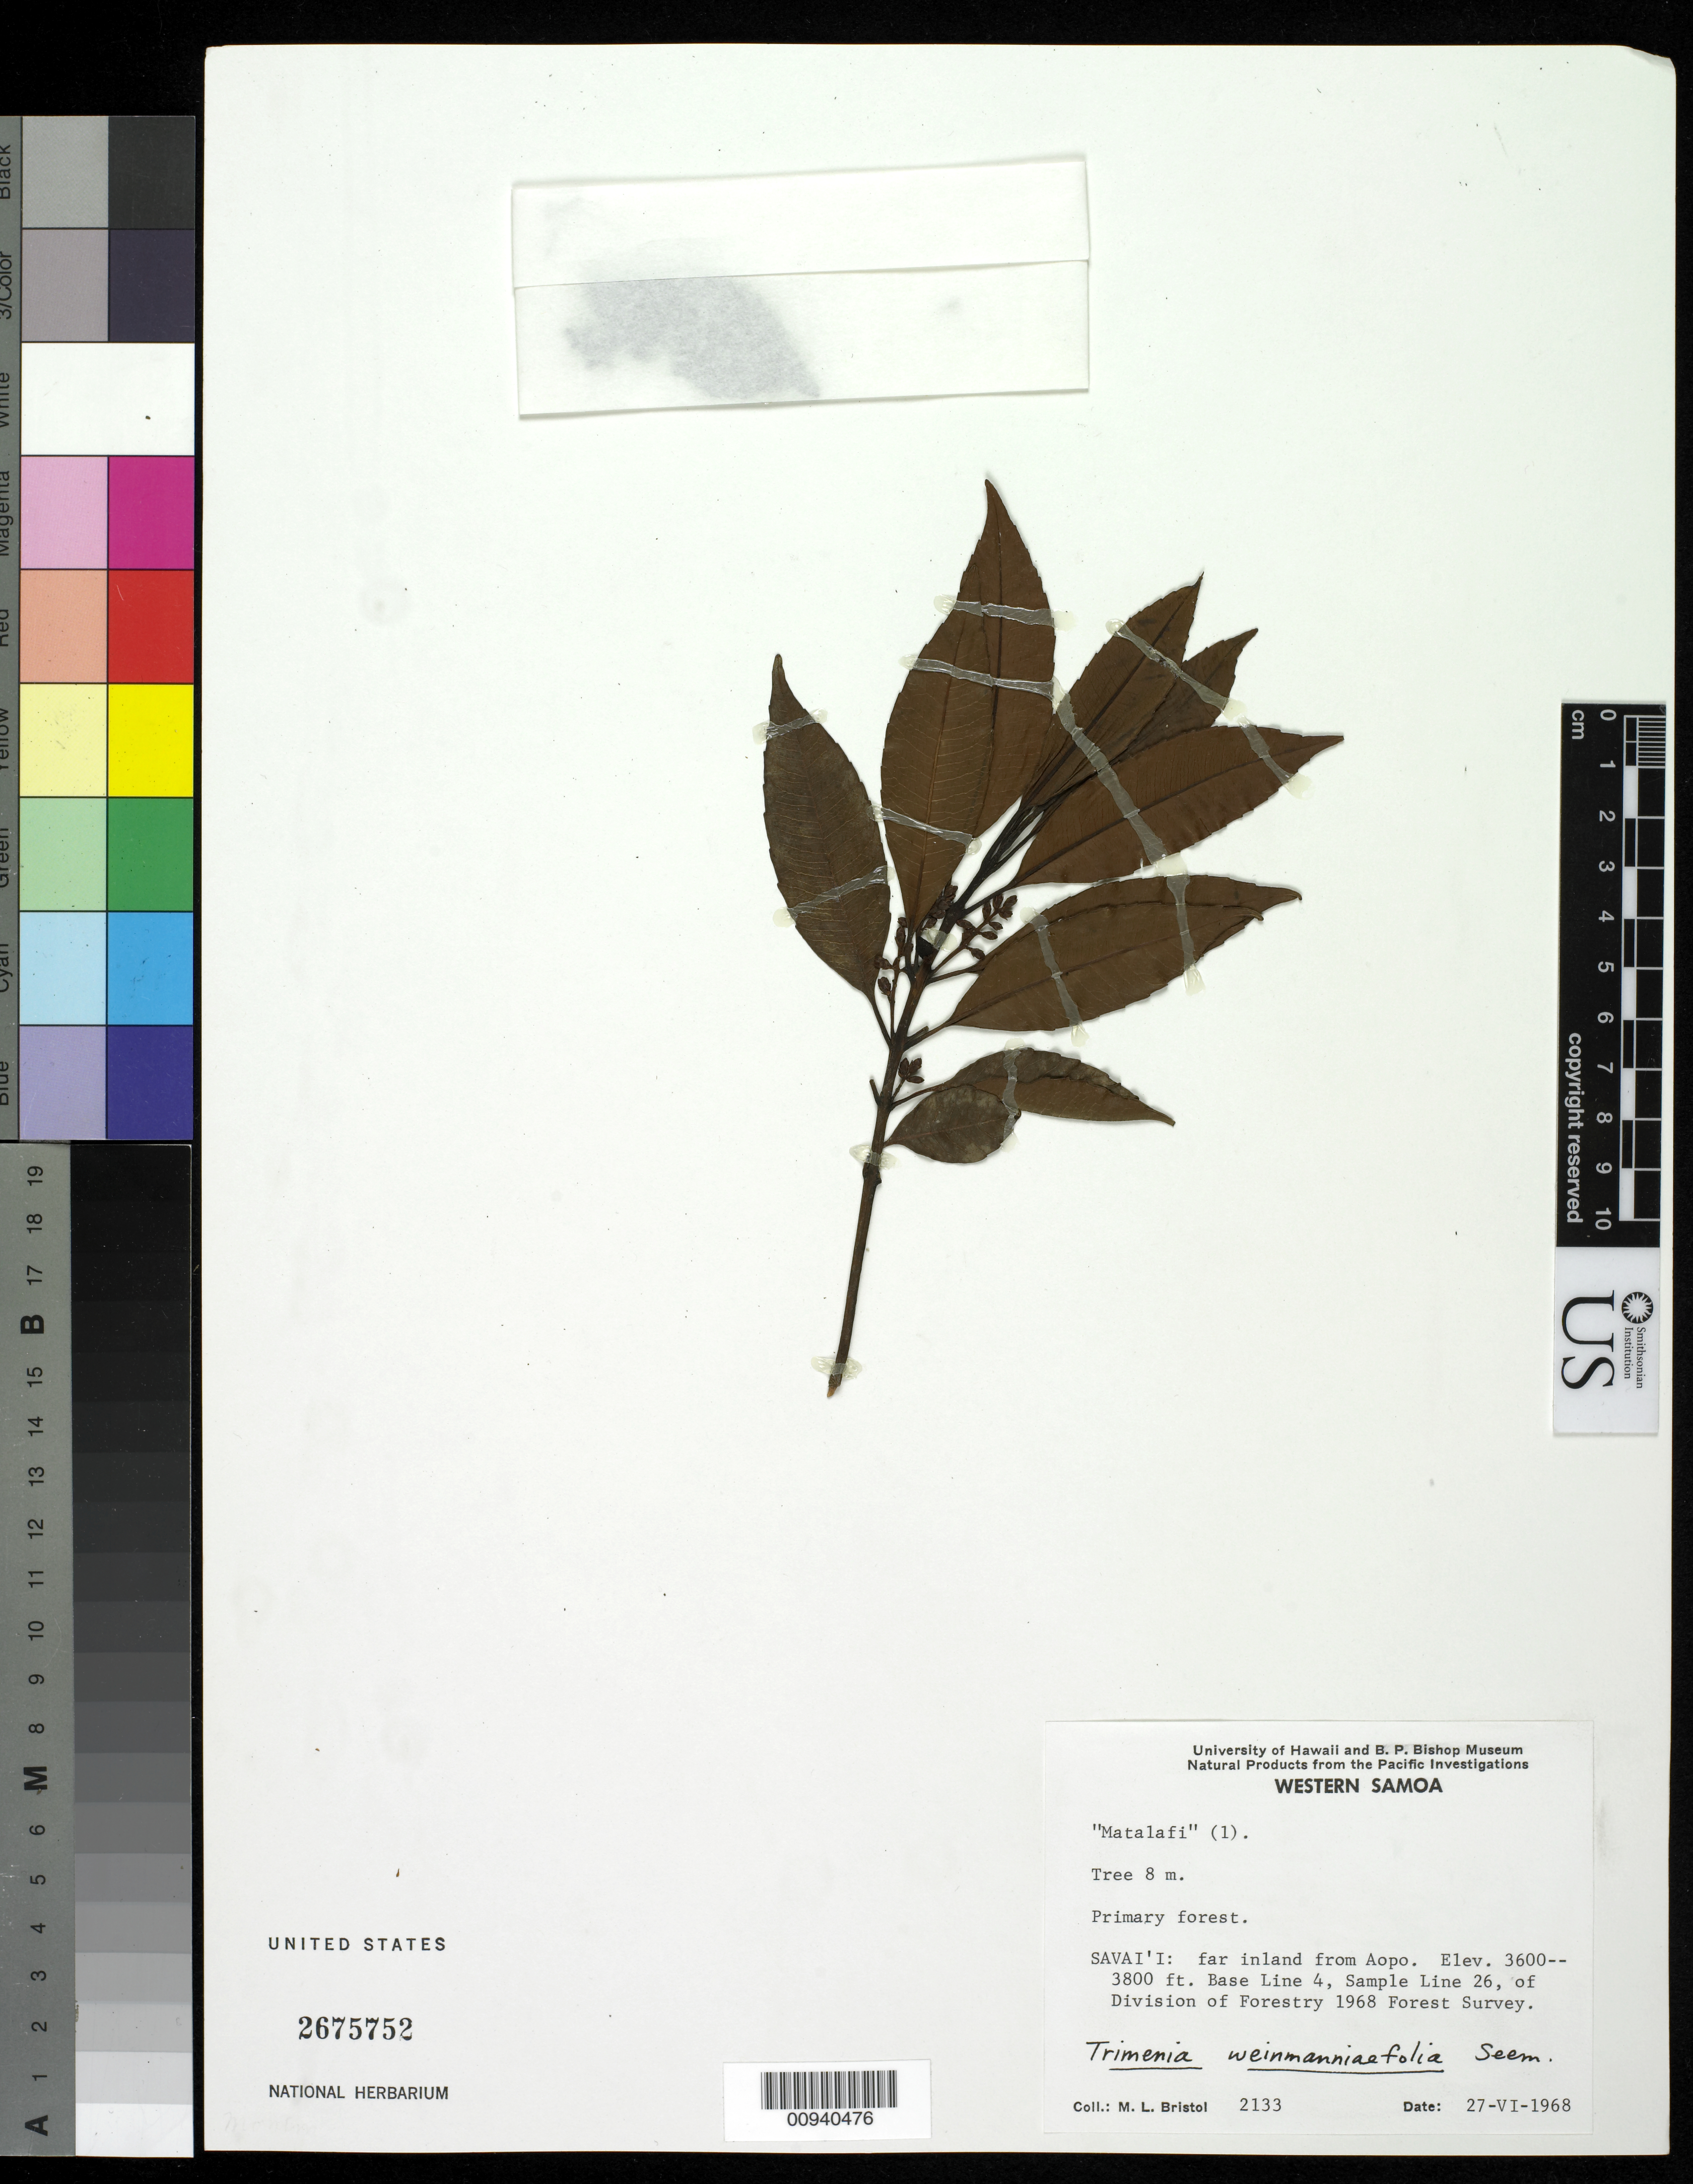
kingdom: Plantae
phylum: Tracheophyta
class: Magnoliopsida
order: Austrobaileyales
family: Trimeniaceae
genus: Trimenia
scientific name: Trimenia weinmanniifolia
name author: Seem.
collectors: M. L. Bristol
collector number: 2133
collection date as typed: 27 Jun 1968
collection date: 1968-06-27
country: Samoa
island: Savai'i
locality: Far inland from Aopo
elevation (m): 1097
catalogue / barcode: US 2675752